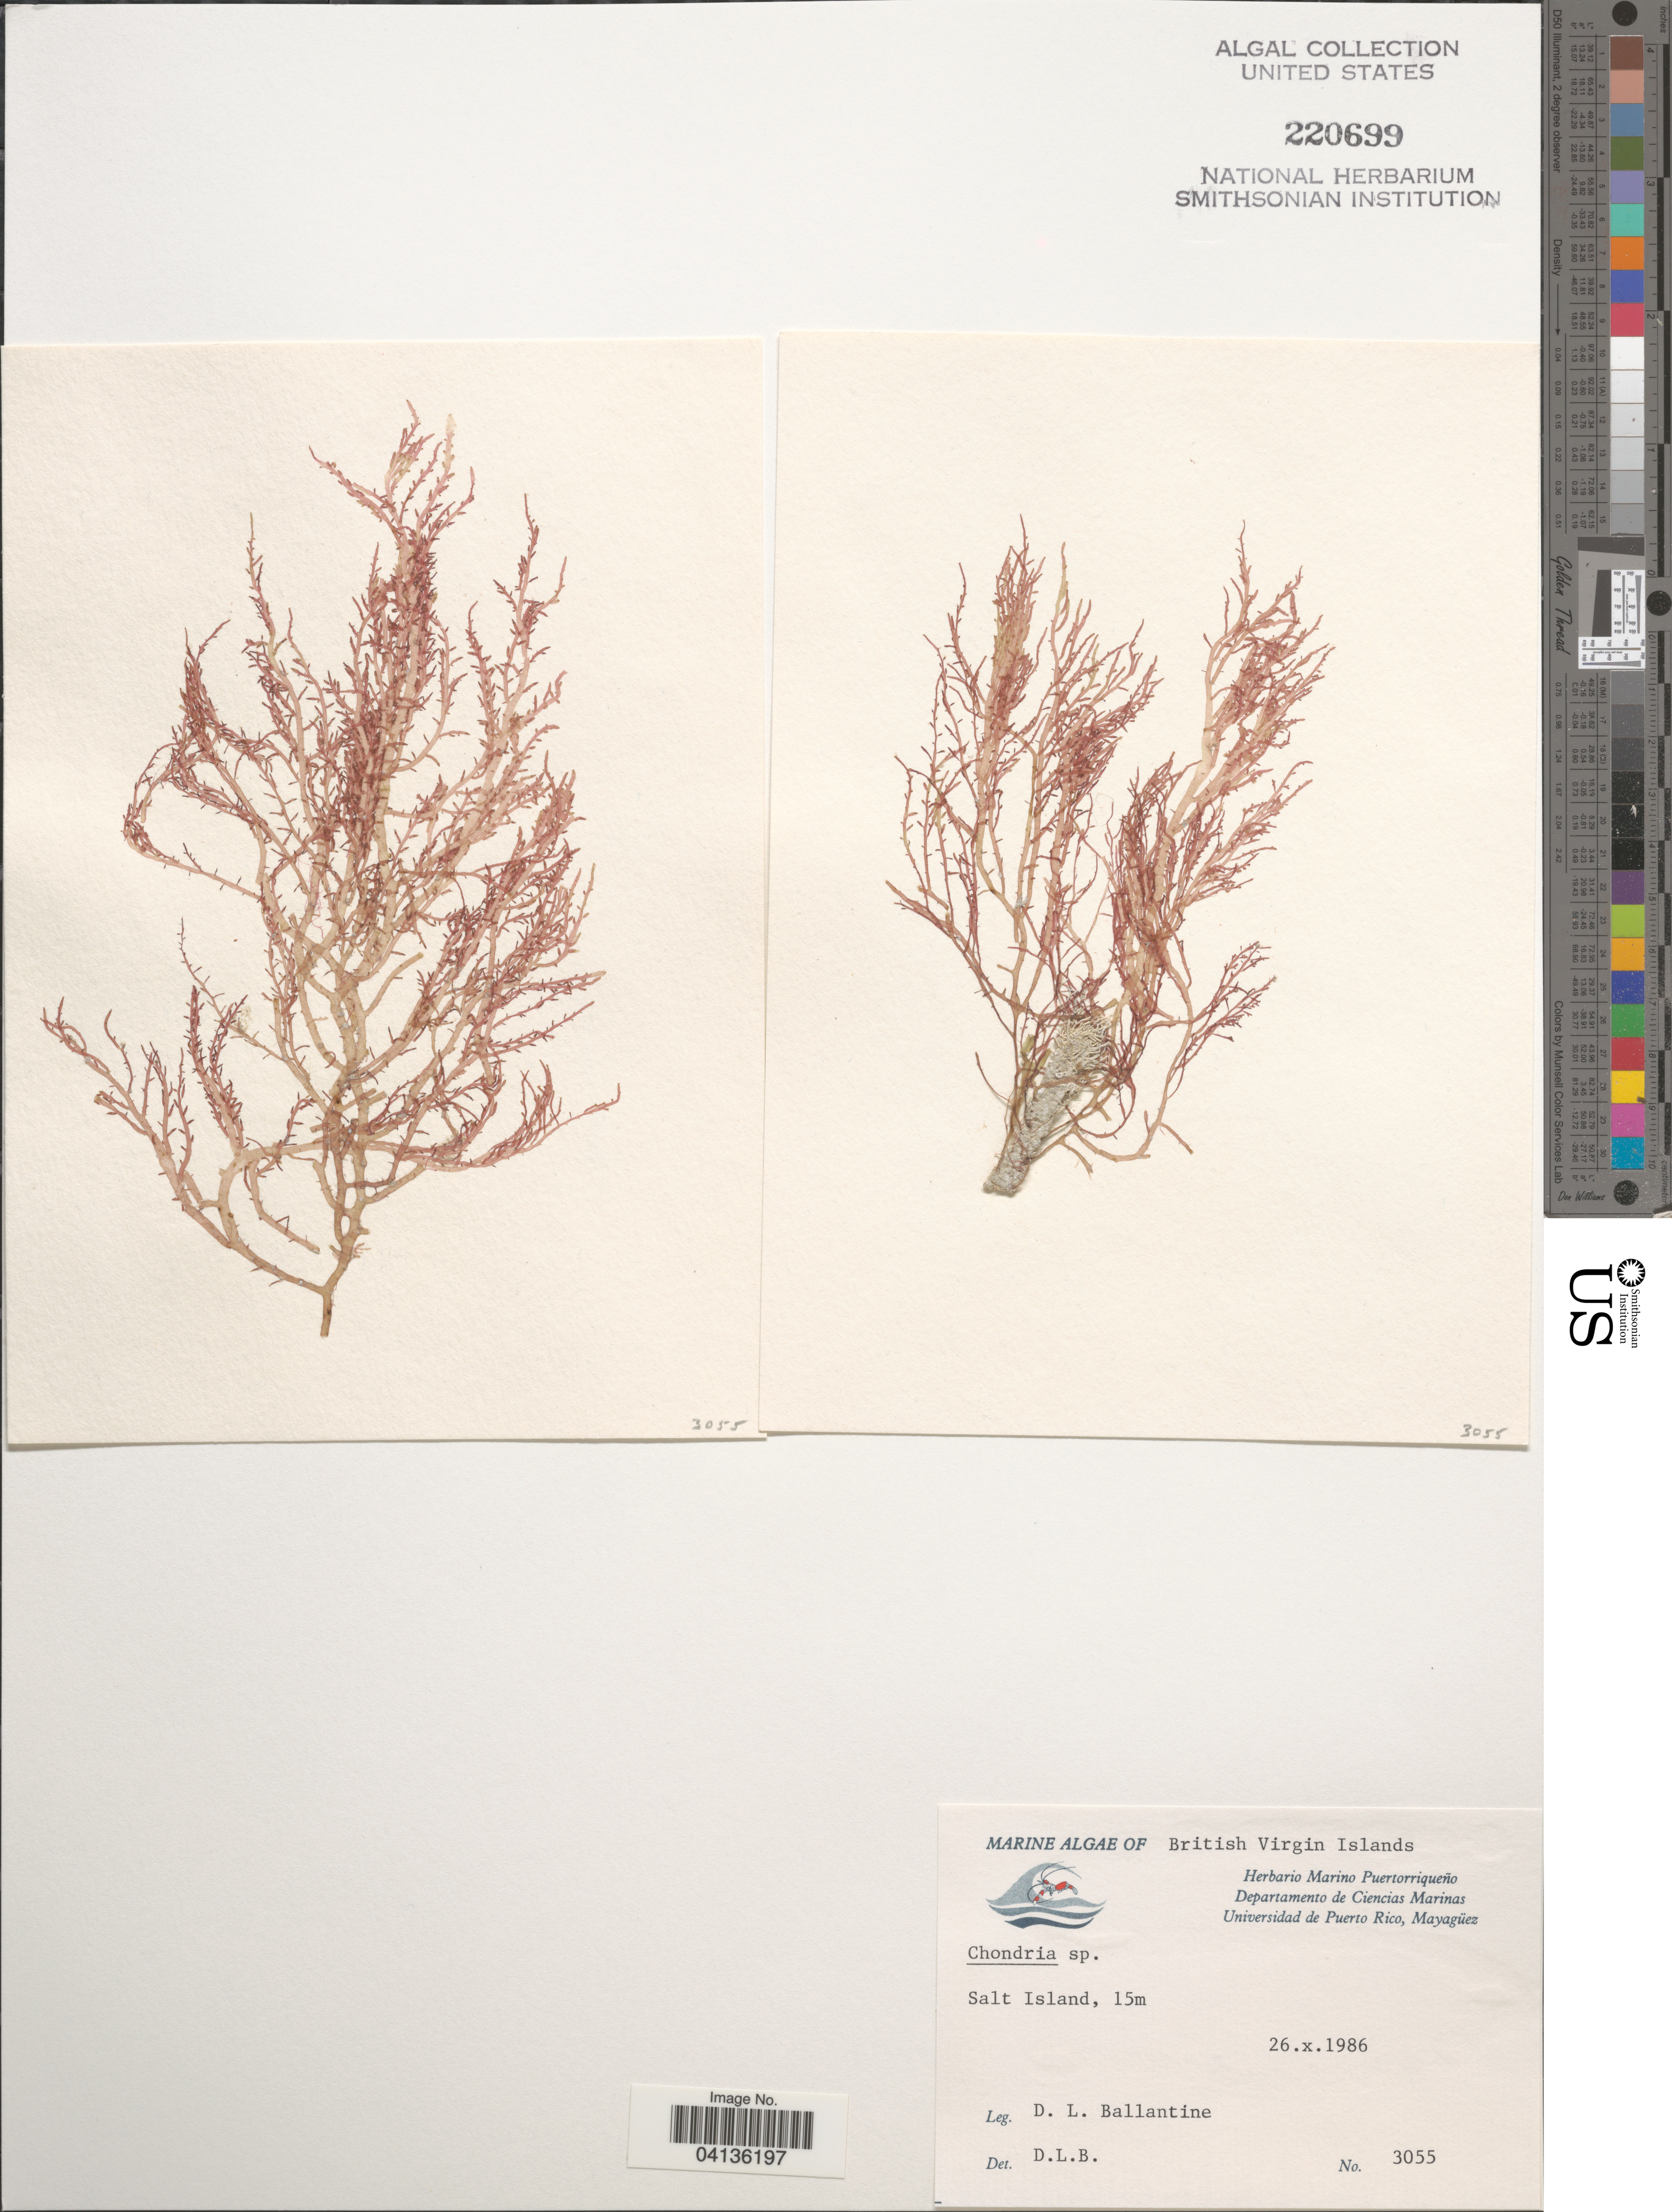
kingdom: Plantae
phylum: Rhodophyta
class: Florideophyceae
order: Ceramiales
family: Rhodomelaceae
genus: Chondria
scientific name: Chondria sp.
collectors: D.L. Ballantine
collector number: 3055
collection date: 1986-10-26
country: British Virgin Islands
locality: Salt Island.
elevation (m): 15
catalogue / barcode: US 220699